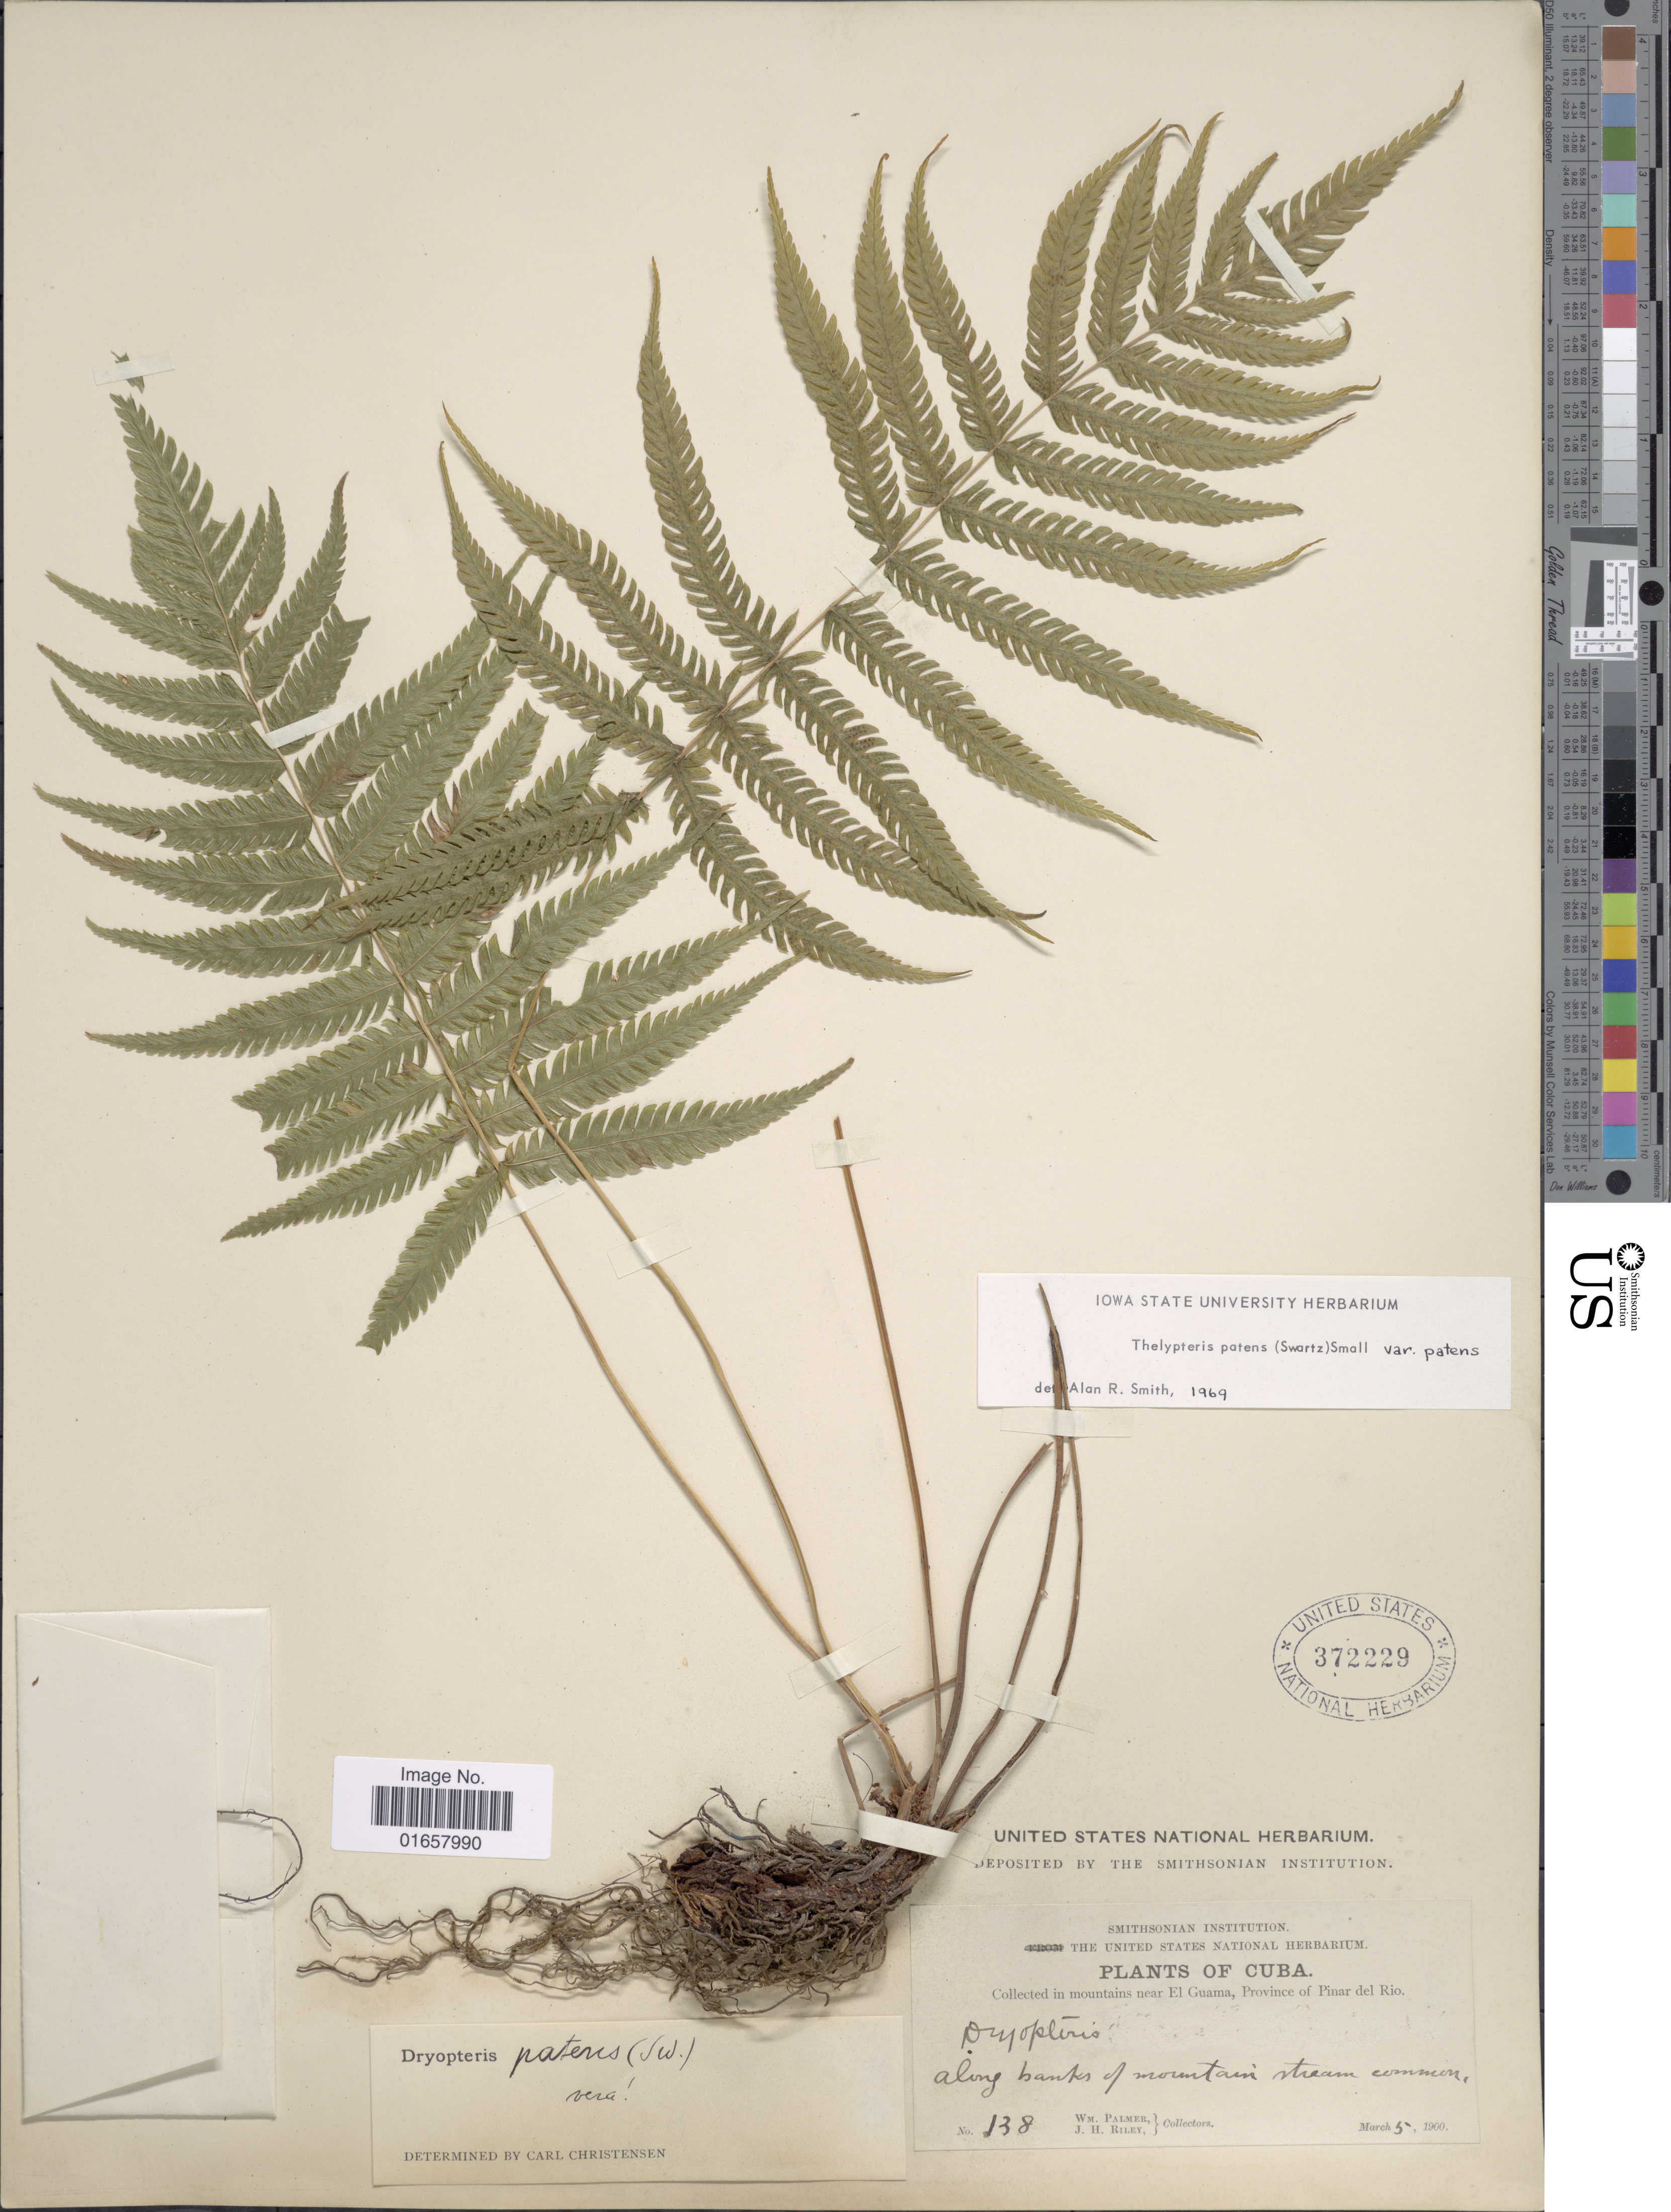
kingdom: Plantae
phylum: Tracheophyta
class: Polypodiopsida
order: Polypodiales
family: Thelypteridaceae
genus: Christella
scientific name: Christella patens var. patens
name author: (Sw.) Holttum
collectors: W. Palmer & J. H. Riley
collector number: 138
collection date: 1900-03-05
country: Cuba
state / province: Pinar del Río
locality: Cuba, in mountains near El Guama, Province of Pinar del Rio.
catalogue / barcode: US 372229